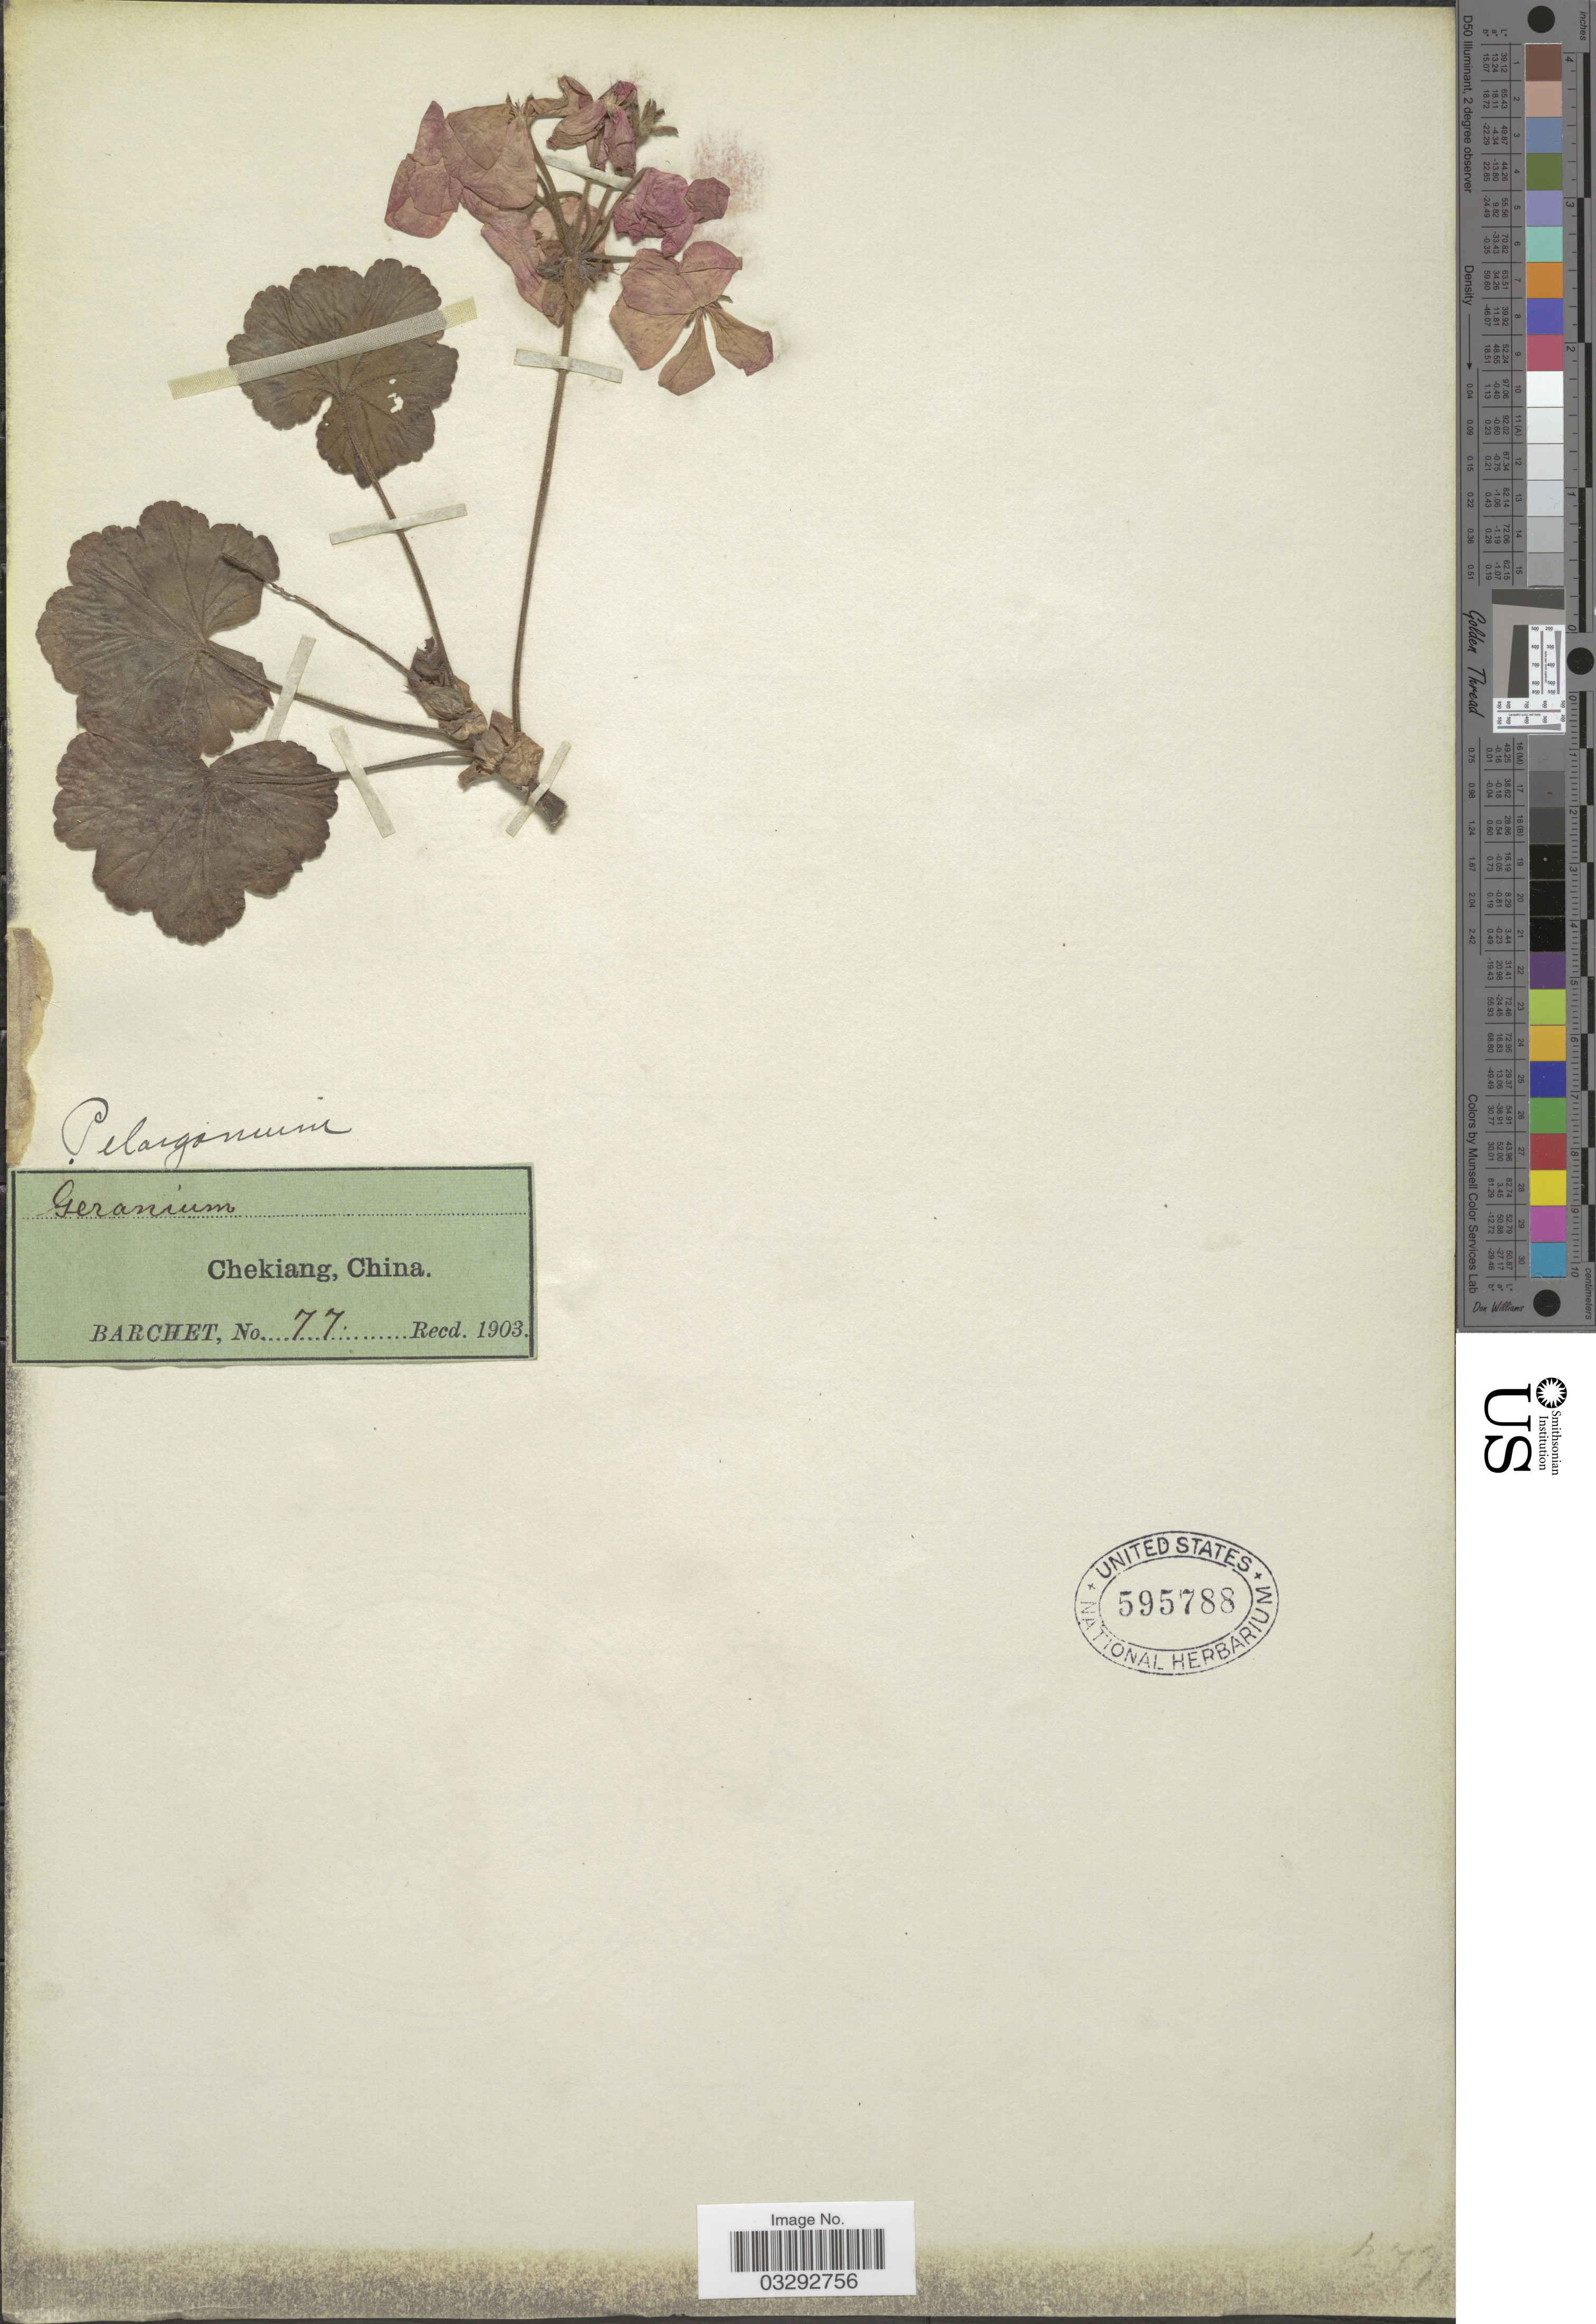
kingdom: Plantae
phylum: Tracheophyta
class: Magnoliopsida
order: Geraniales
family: Geraniaceae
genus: Pelargonium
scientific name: Pelargonium sp.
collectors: Barchet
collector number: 77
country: China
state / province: Zhejiang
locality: Chekiang.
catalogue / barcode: US 595788